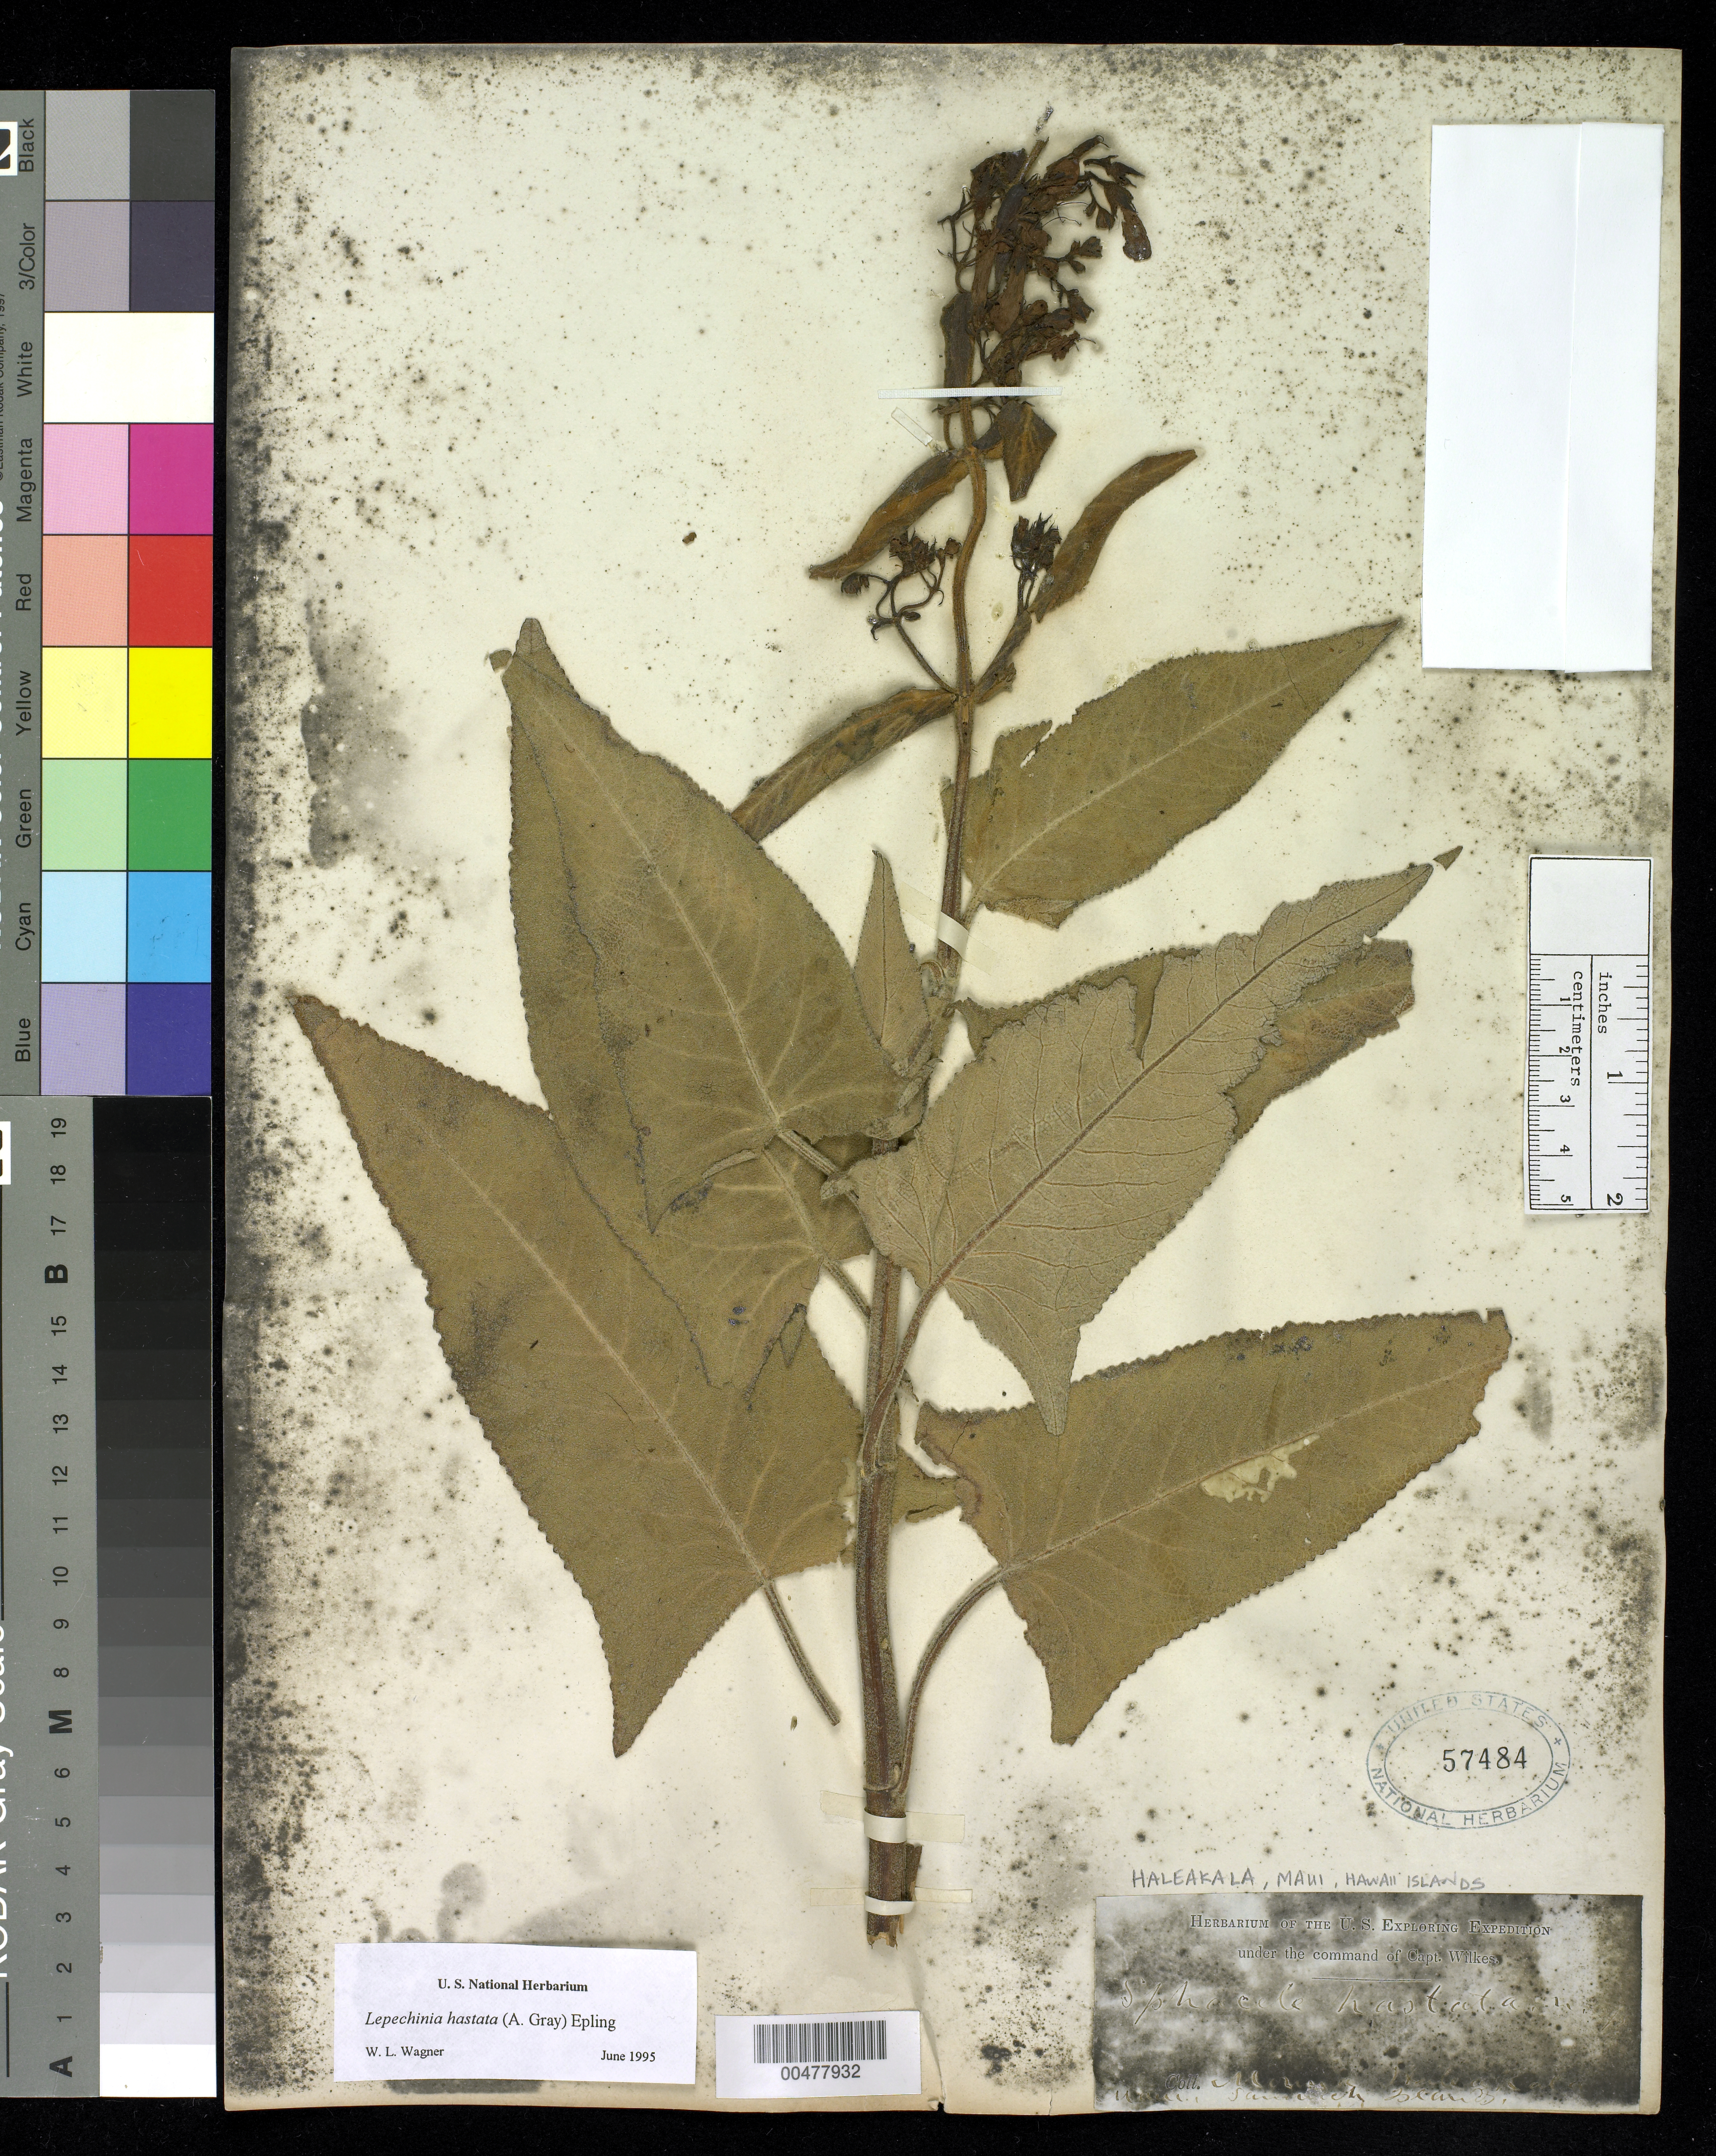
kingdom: Plantae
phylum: Tracheophyta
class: Magnoliopsida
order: Lamiales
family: Lamiaceae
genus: Lepechinia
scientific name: Lepechinia hastata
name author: (A. Gray) Epling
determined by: Wagner, W. L., (BOT), Smithsonian Institution - National Museum of Natural History (UNITED STATES)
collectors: Wilkes Explor. Exped.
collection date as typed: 1838 to -- --- 1842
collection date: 1838/1842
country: United States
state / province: Hawaii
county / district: Maui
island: Maui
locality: Haleakala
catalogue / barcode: US 57484